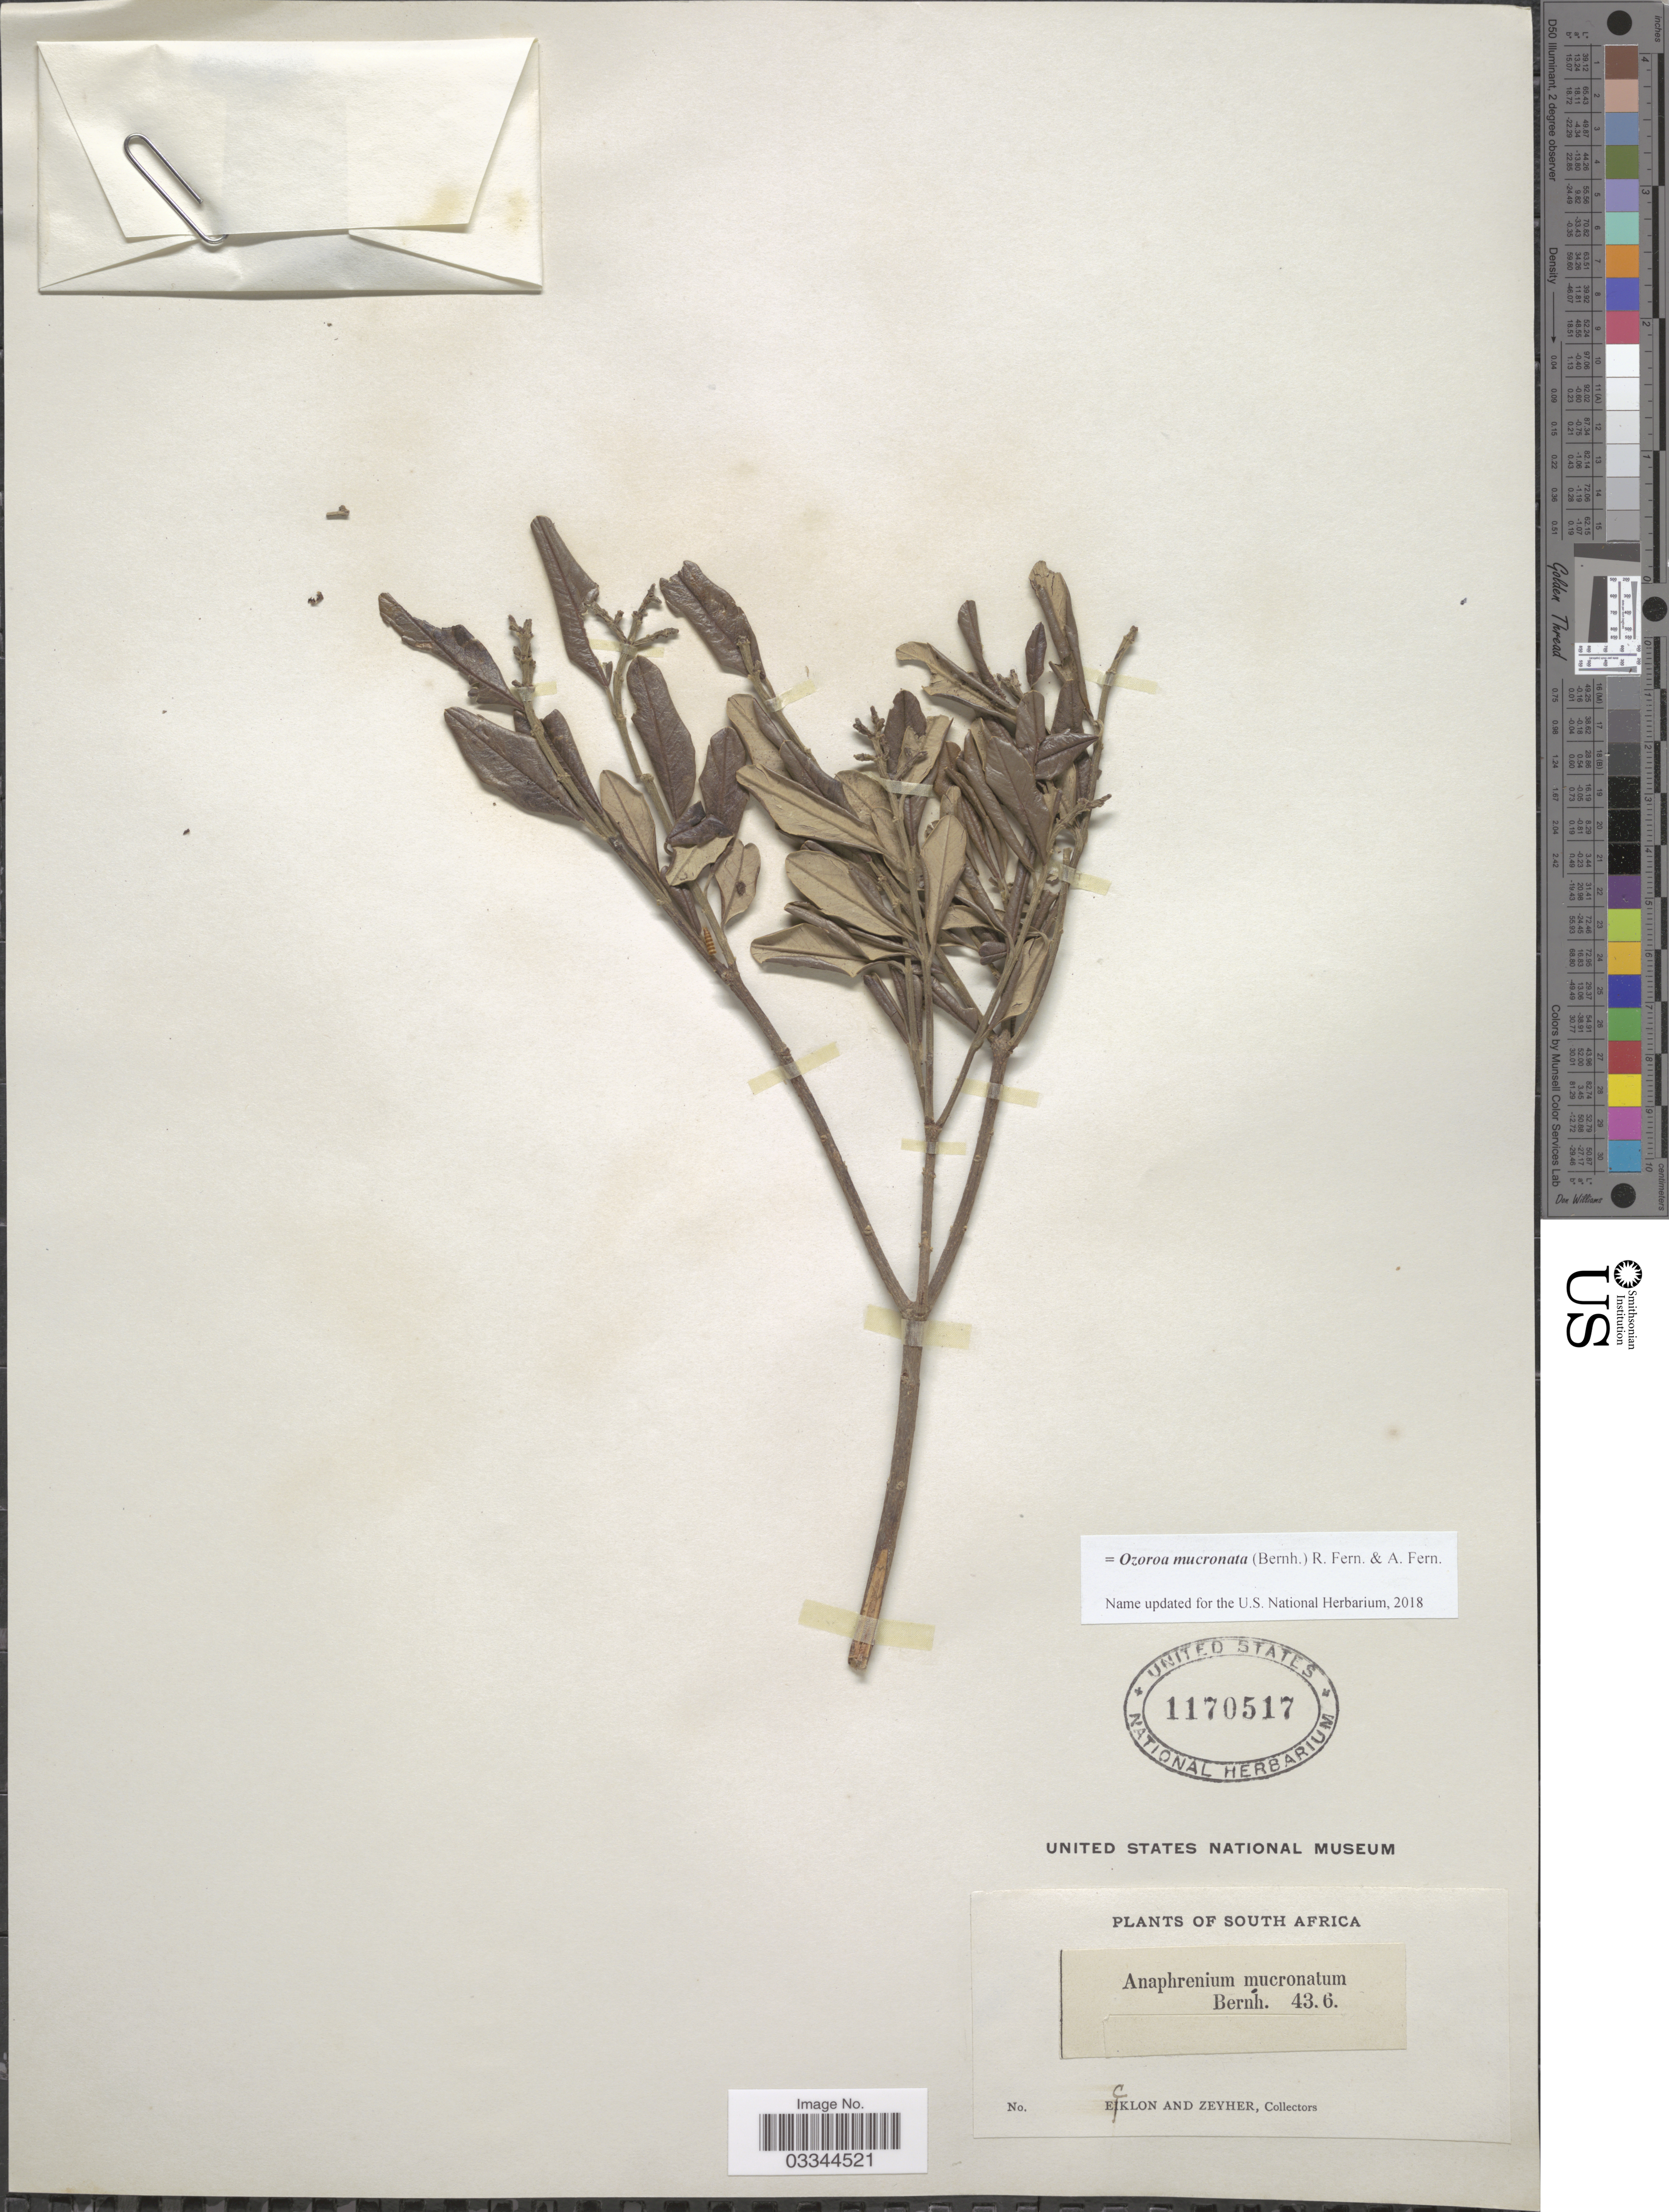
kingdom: Plantae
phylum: Tracheophyta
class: Magnoliopsida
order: Sapindales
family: Anacardiaceae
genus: Ozoroa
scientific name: Ozoroa mucronata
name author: (Bernh. ex Krauss) Rose & A. Fern.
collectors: -. Ecklon & -. Zeyher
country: South Africa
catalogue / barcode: US 1170517